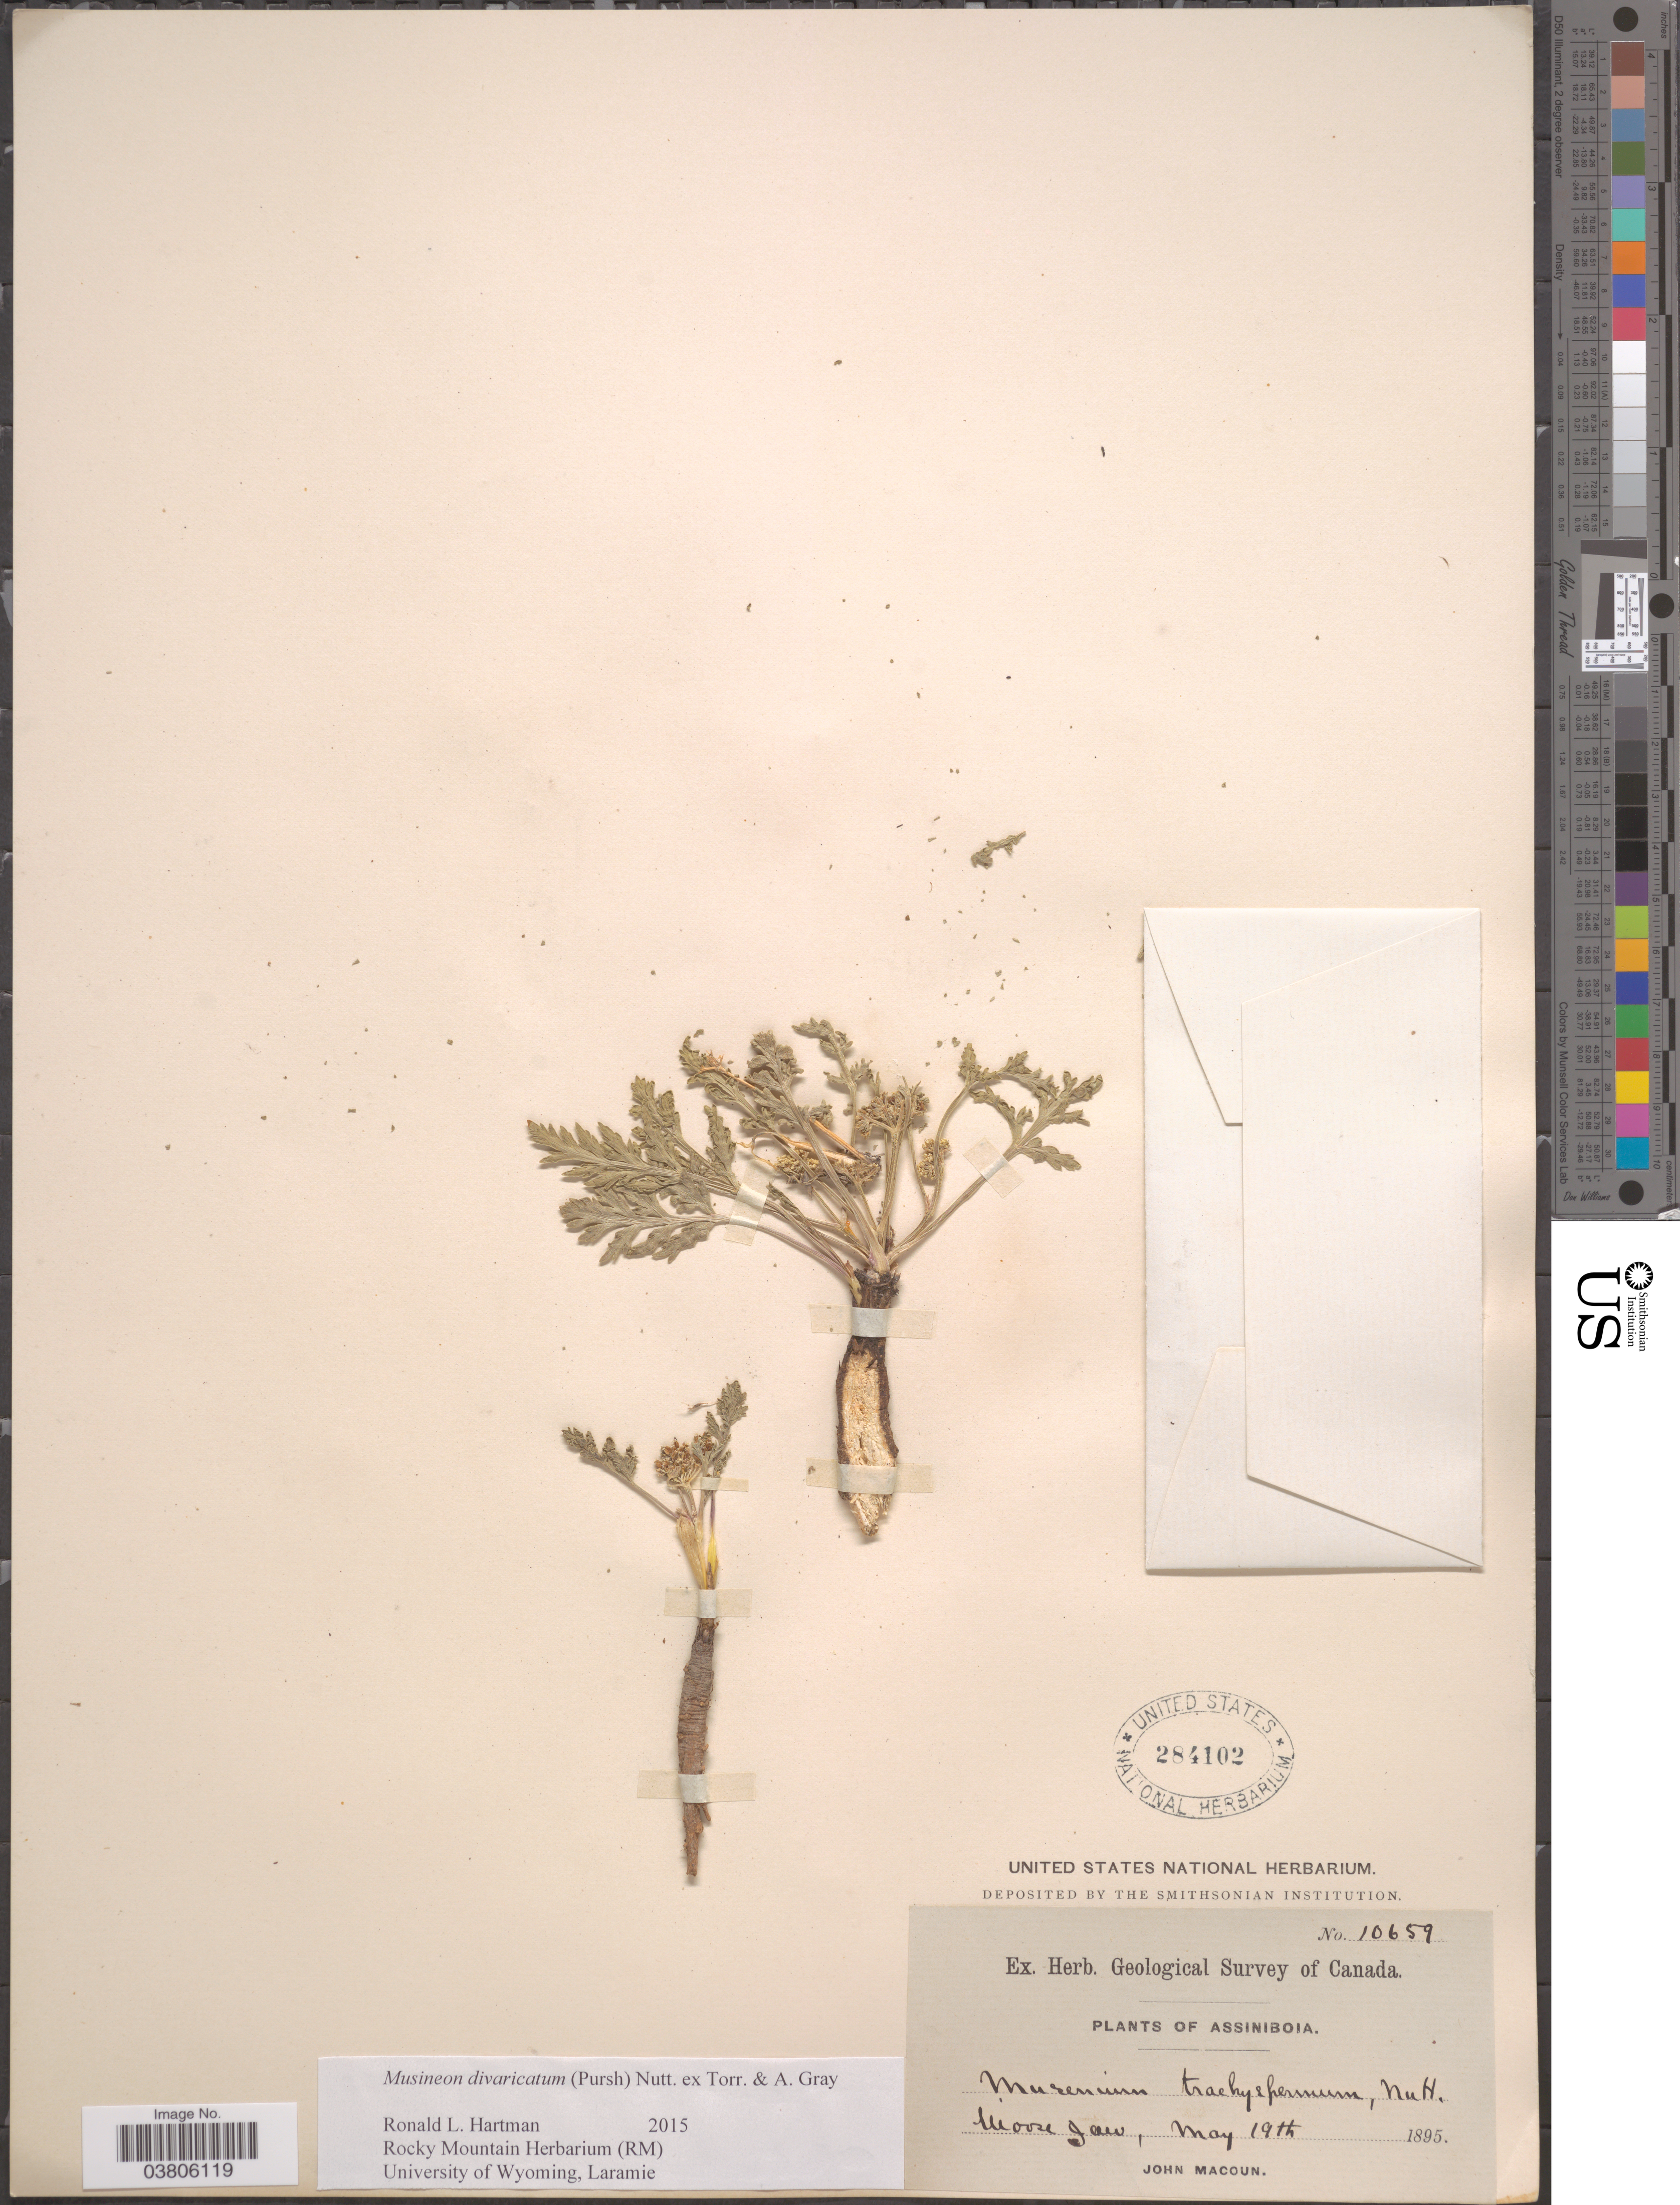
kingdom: Plantae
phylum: Tracheophyta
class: Magnoliopsida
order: Apiales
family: Apiaceae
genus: Musineon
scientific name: Musineon divaricatum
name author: (Pursh) Nutt.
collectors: J. Macoun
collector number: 10659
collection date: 1895-05-19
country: Canada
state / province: Saskatchewan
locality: Assiniboia. Moose Jaw.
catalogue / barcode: US 284102